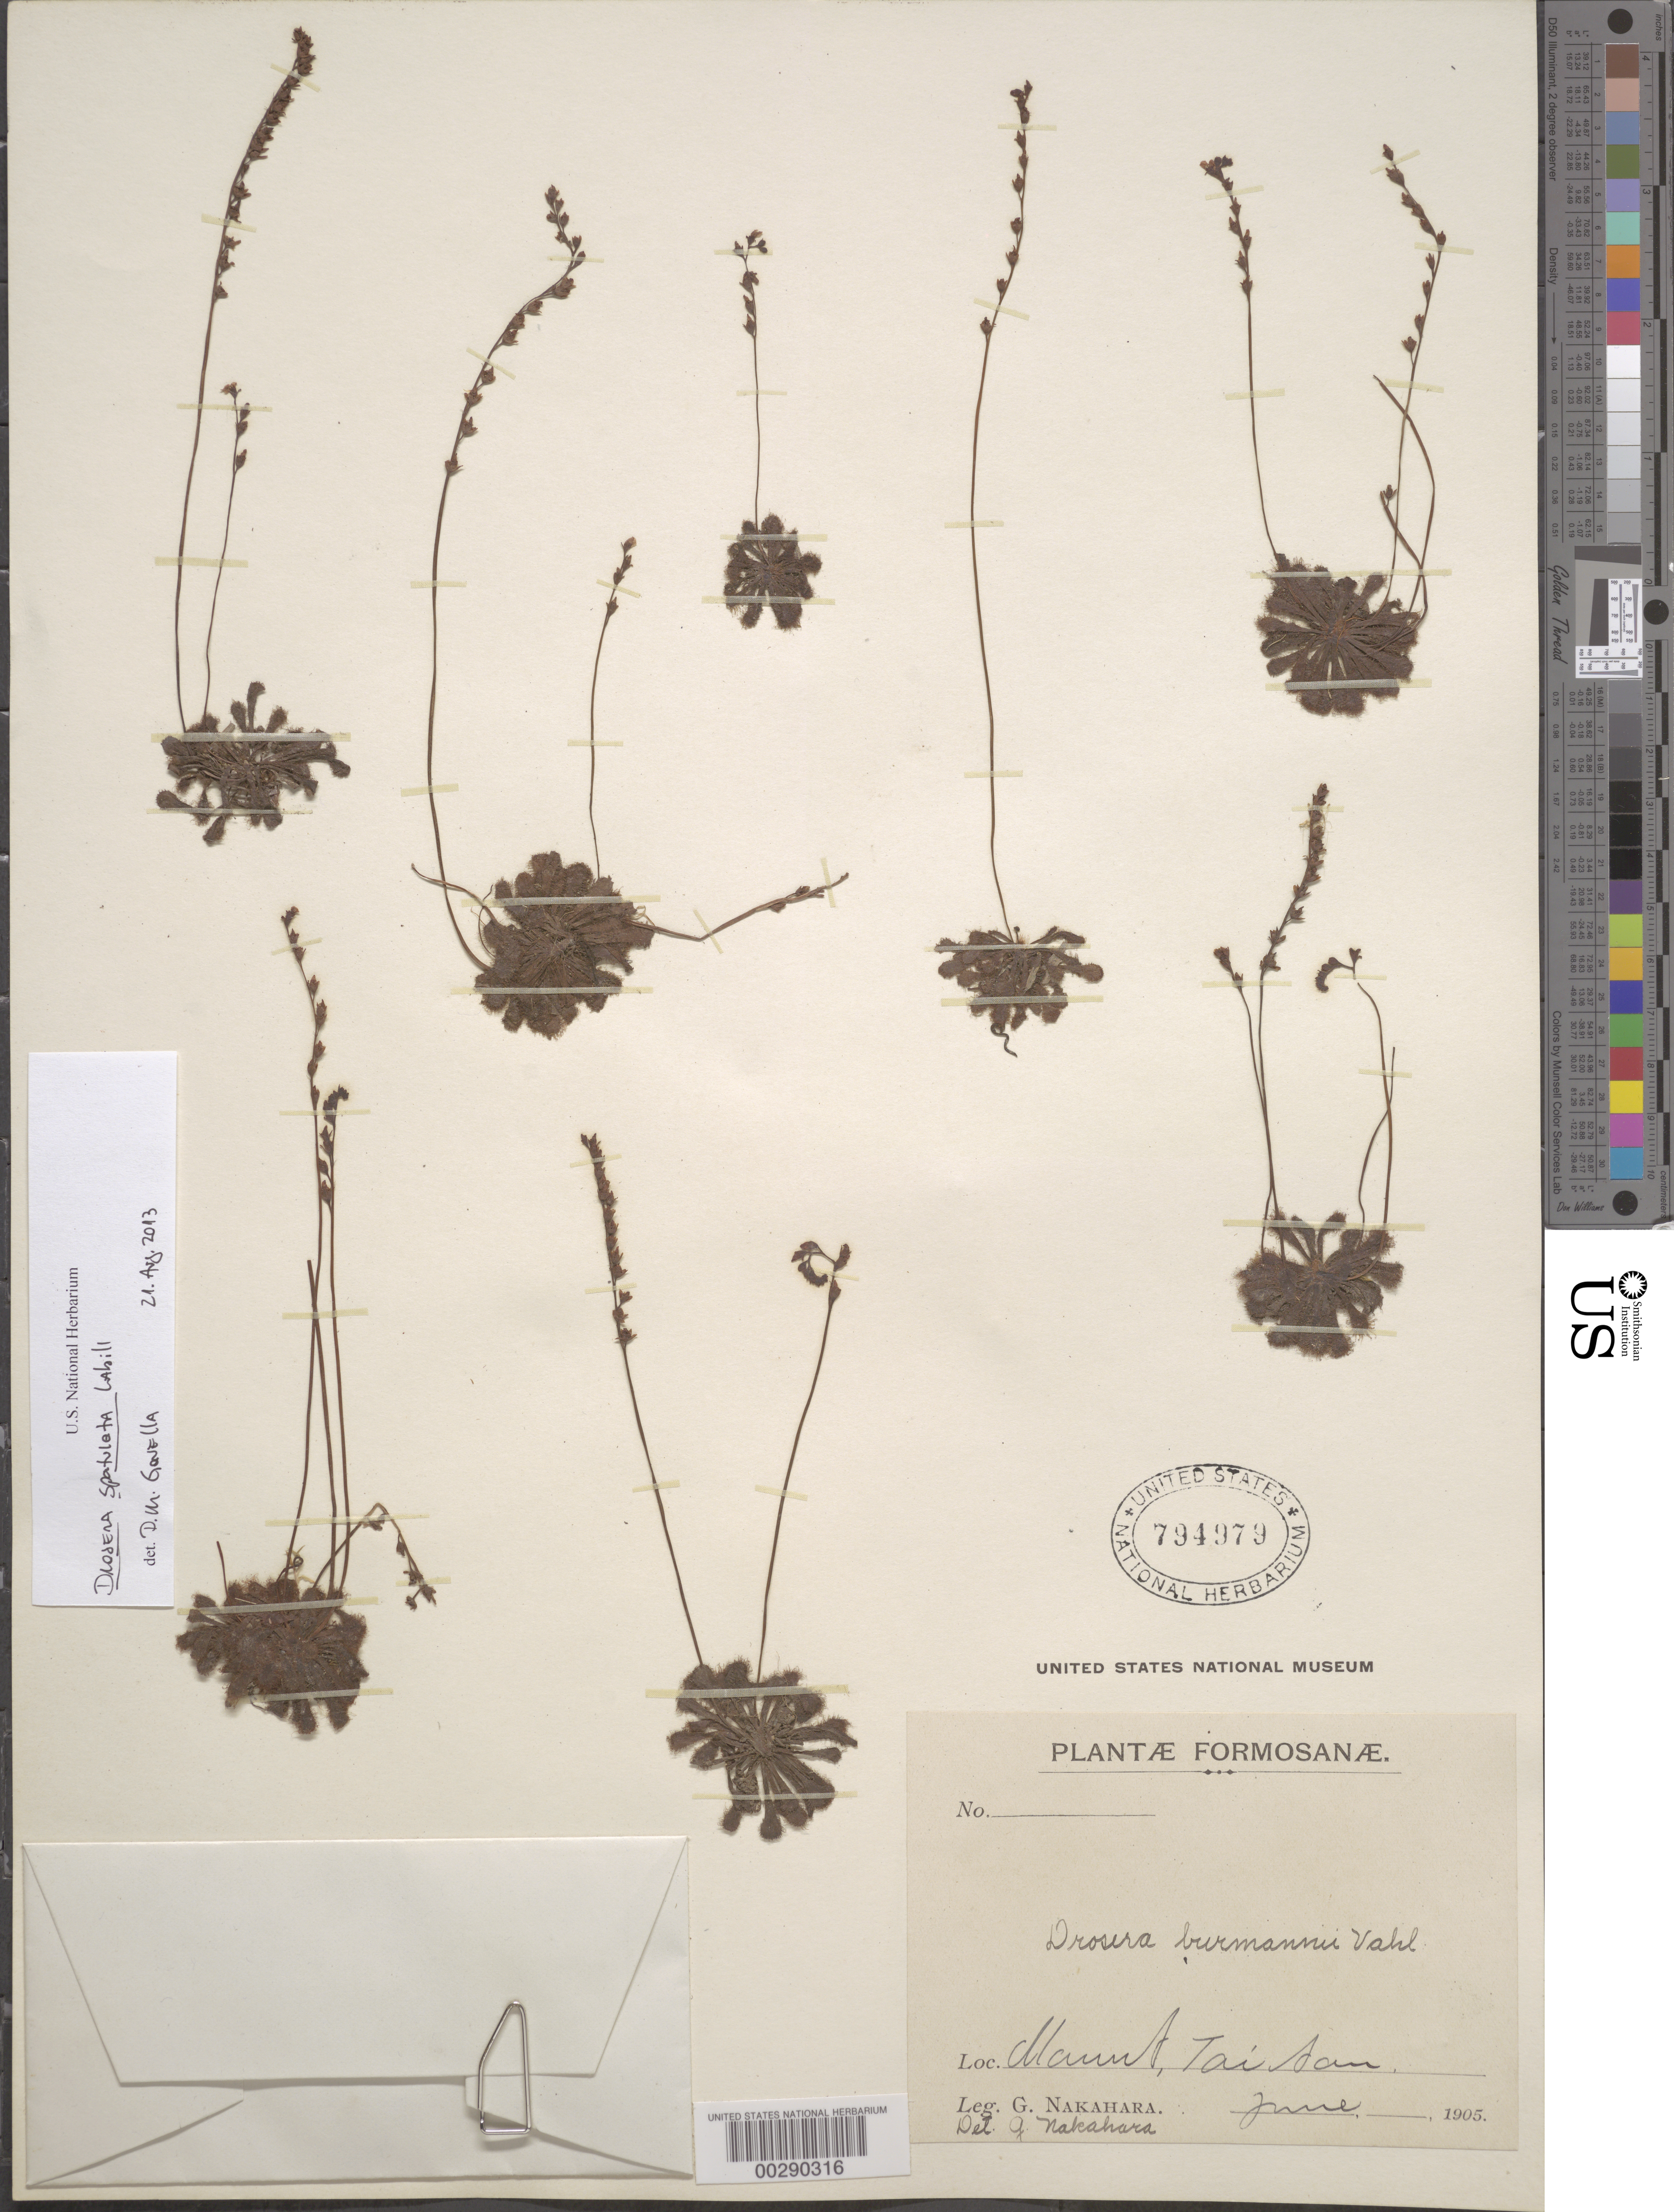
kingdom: Plantae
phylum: Tracheophyta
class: Magnoliopsida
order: Caryophyllales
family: Droseraceae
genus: Drosera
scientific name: Drosera spatulata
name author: Labill.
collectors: G. Nakahara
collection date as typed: Jun 1905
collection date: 1905-06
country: Taiwan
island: Taiwan [Formosa]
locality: Mannt, Tai San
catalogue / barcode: US 794979